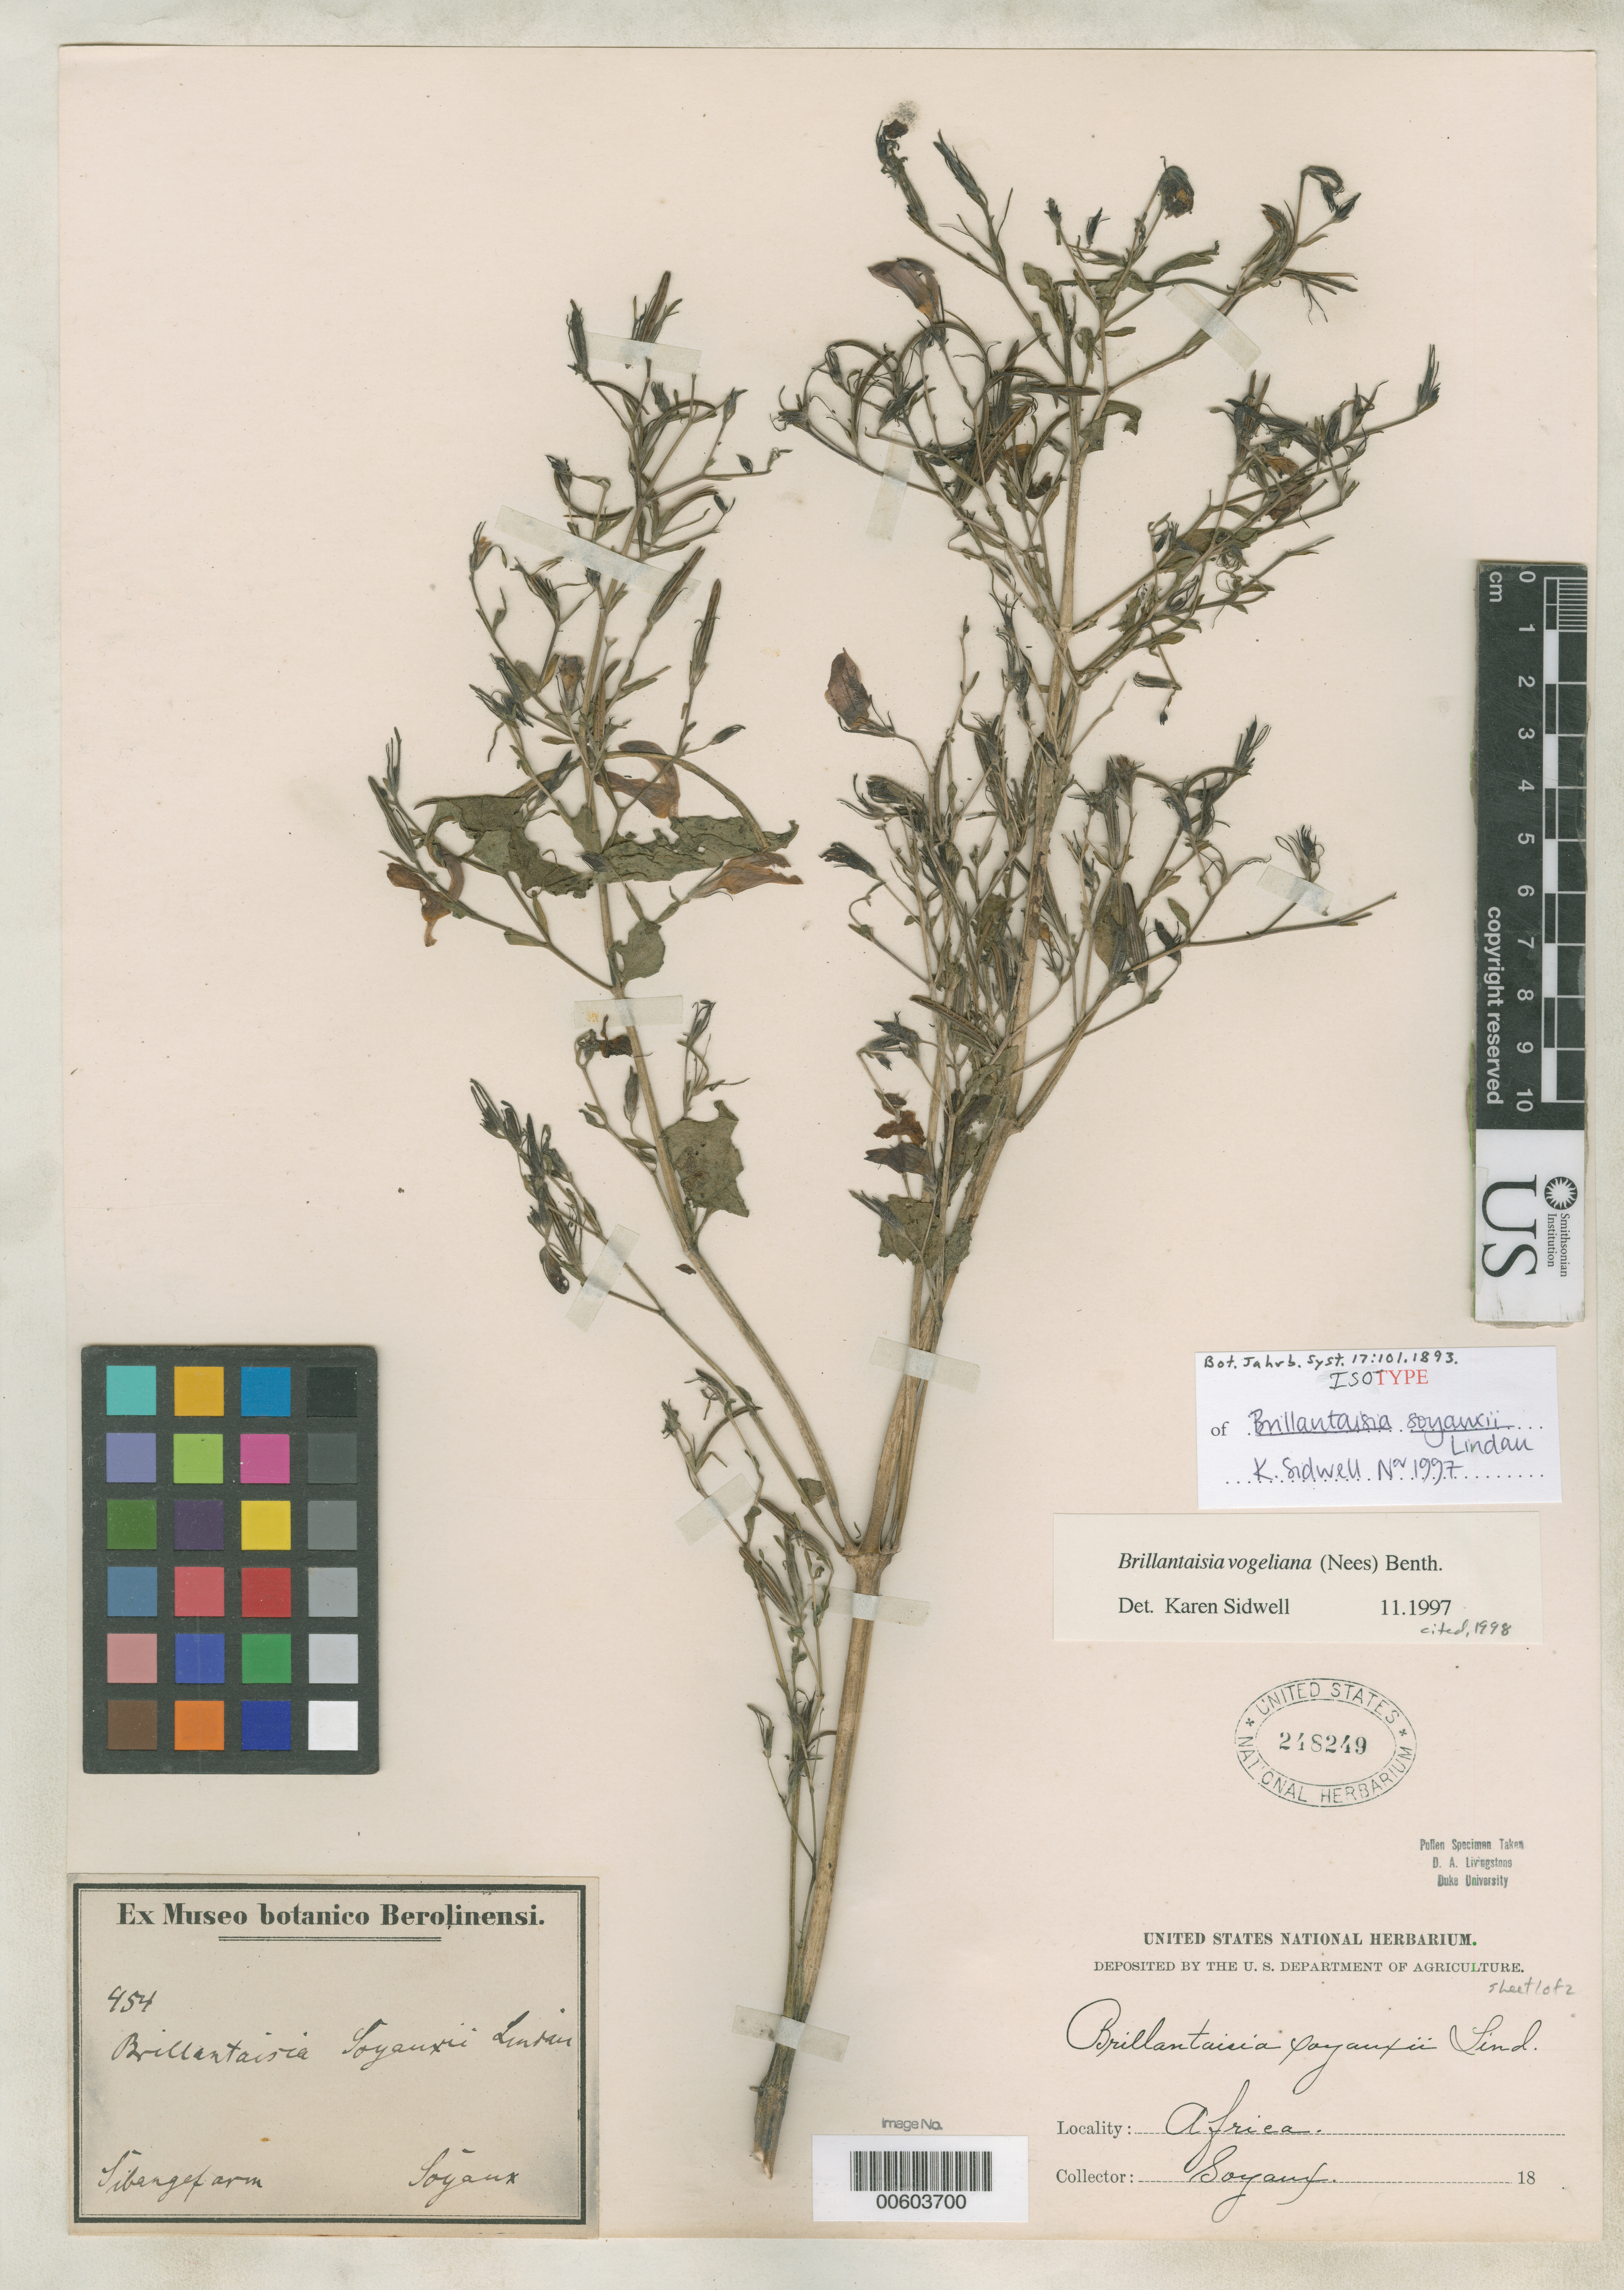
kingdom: Plantae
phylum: Tracheophyta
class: Magnoliopsida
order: Lamiales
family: Acanthaceae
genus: Brillantaisia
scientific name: Brillantaisia soyauxii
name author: Lindau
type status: Isotype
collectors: H. Soyaux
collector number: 454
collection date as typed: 18--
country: Gabon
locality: Sibange Farm.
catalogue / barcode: US 248249